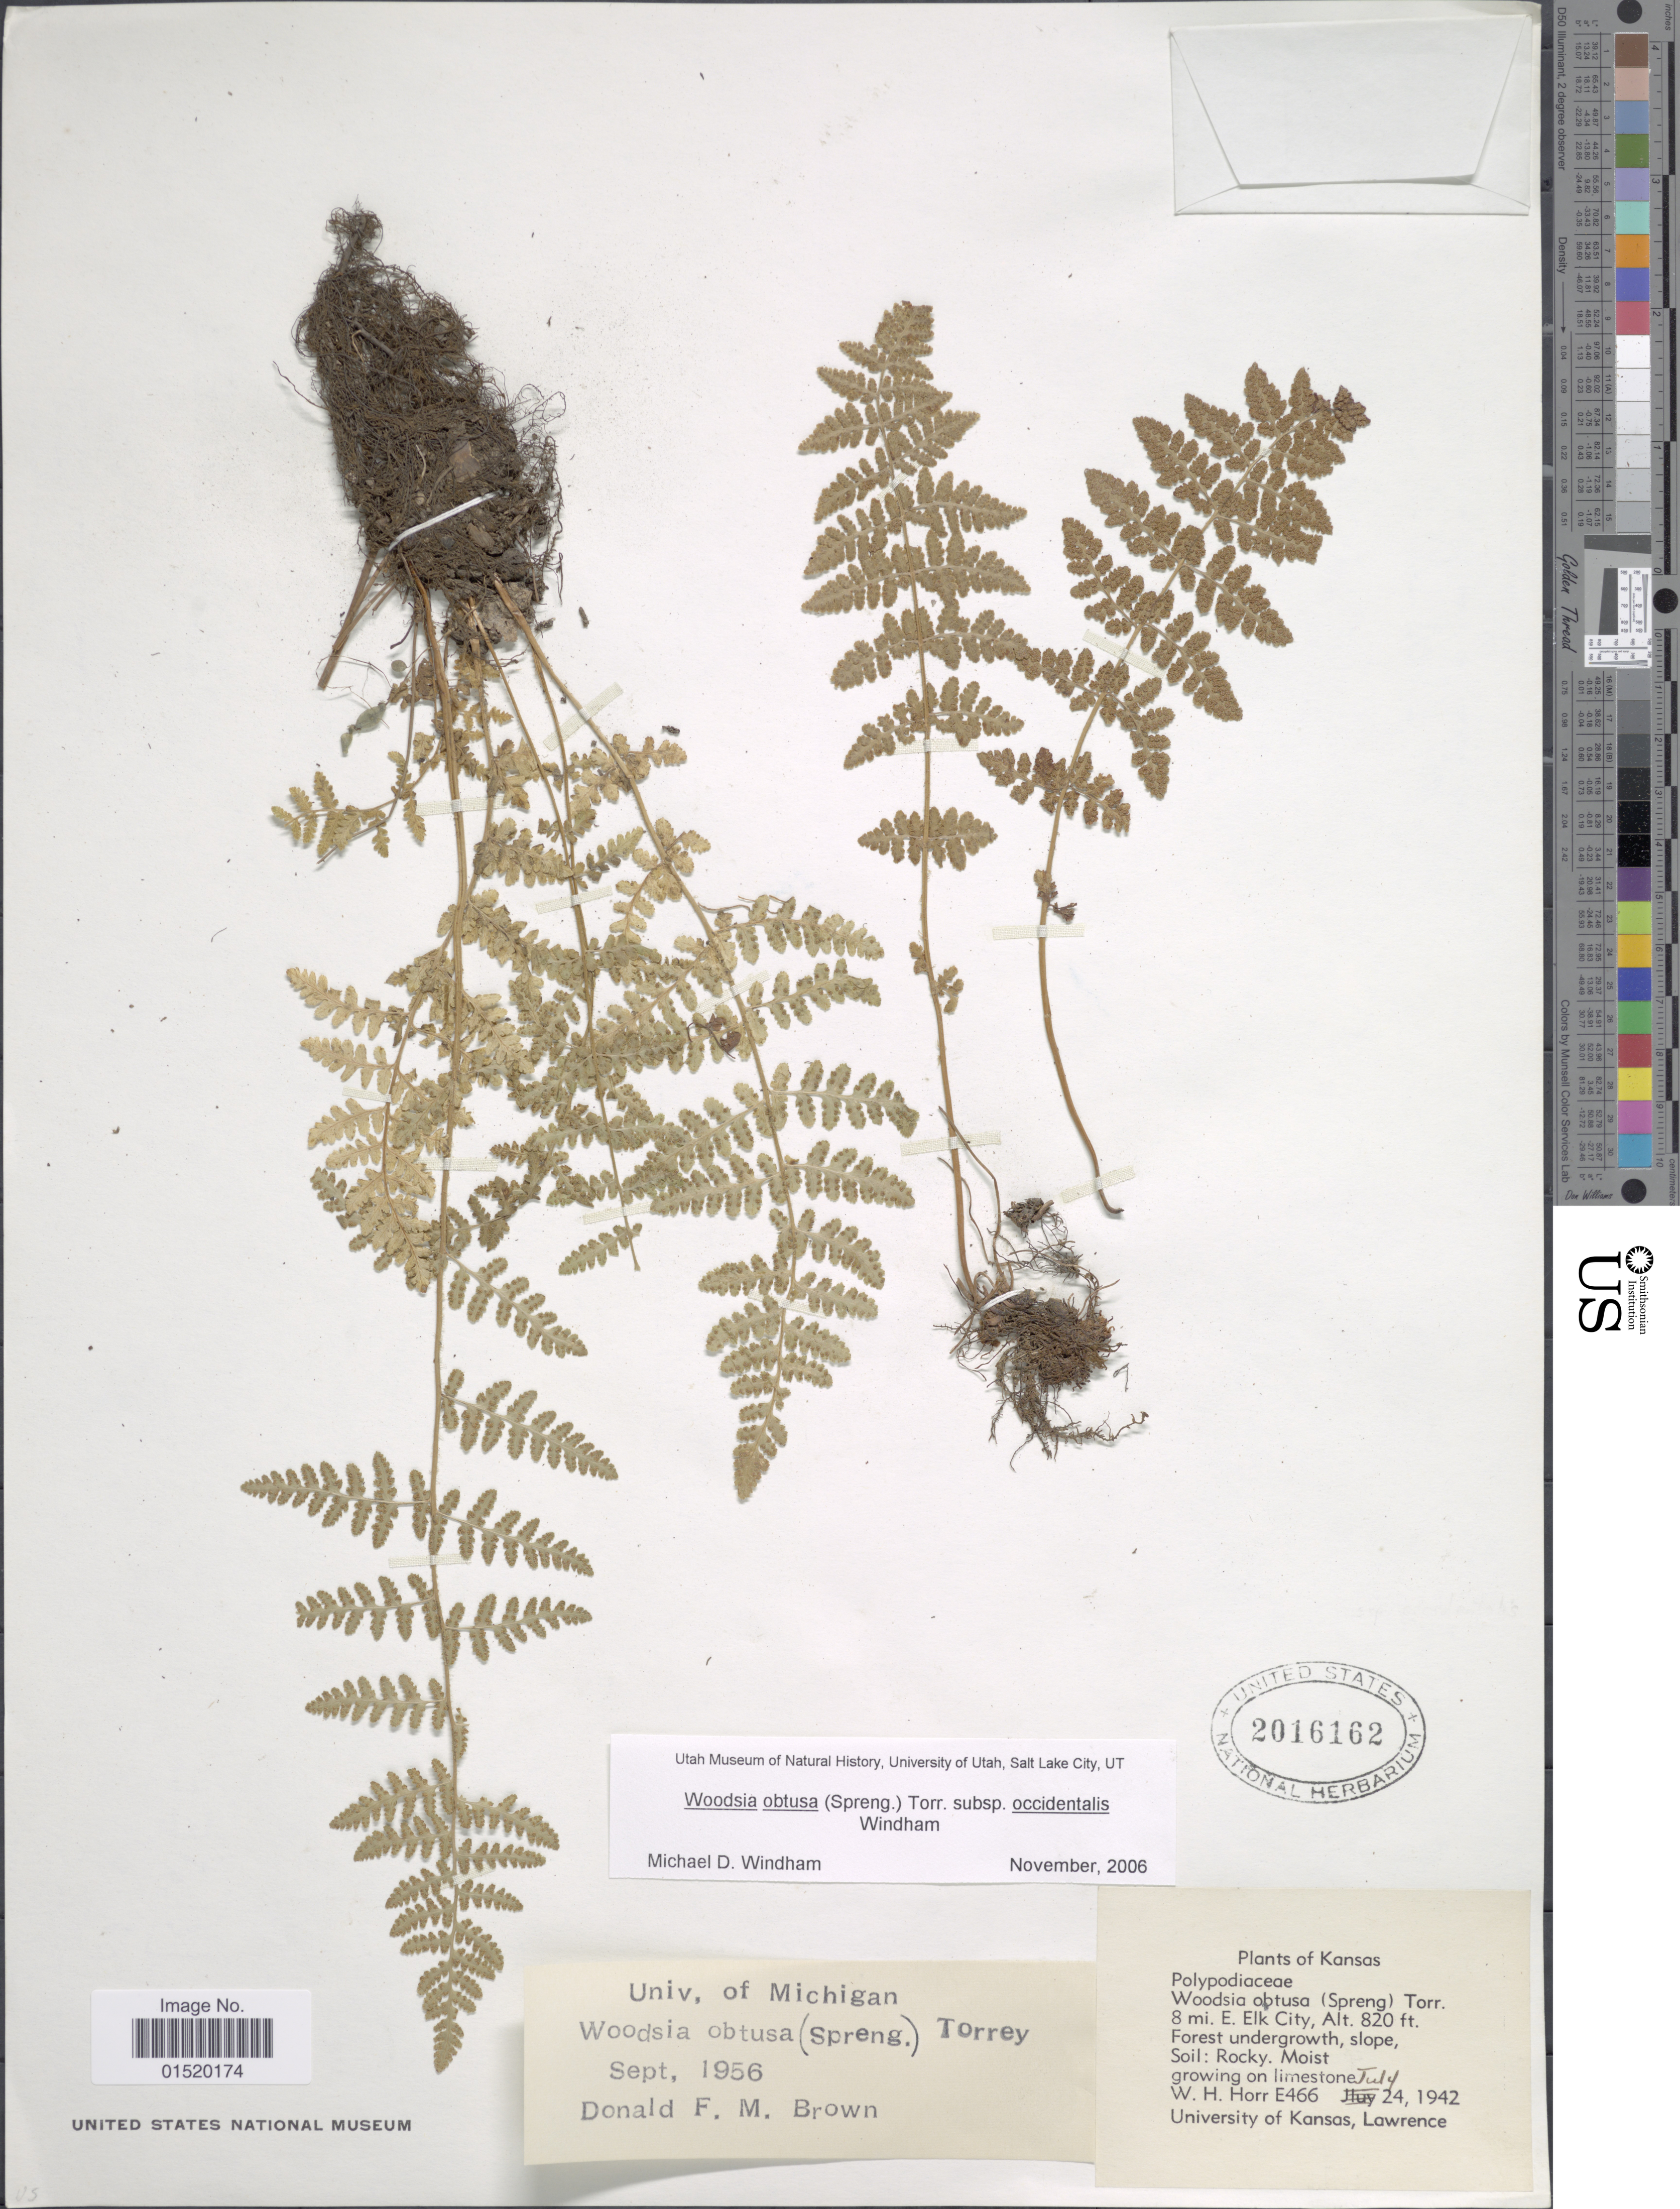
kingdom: Plantae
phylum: Tracheophyta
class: Polypodiopsida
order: Polypodiales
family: Woodsiaceae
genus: Woodsia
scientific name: Woodsia obtusa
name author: (Spreng.) Torr.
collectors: W. H. Horr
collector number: E466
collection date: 1942-07-24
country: United States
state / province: Kansas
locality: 8 mi. E. Elk City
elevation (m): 250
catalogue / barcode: US 2016162